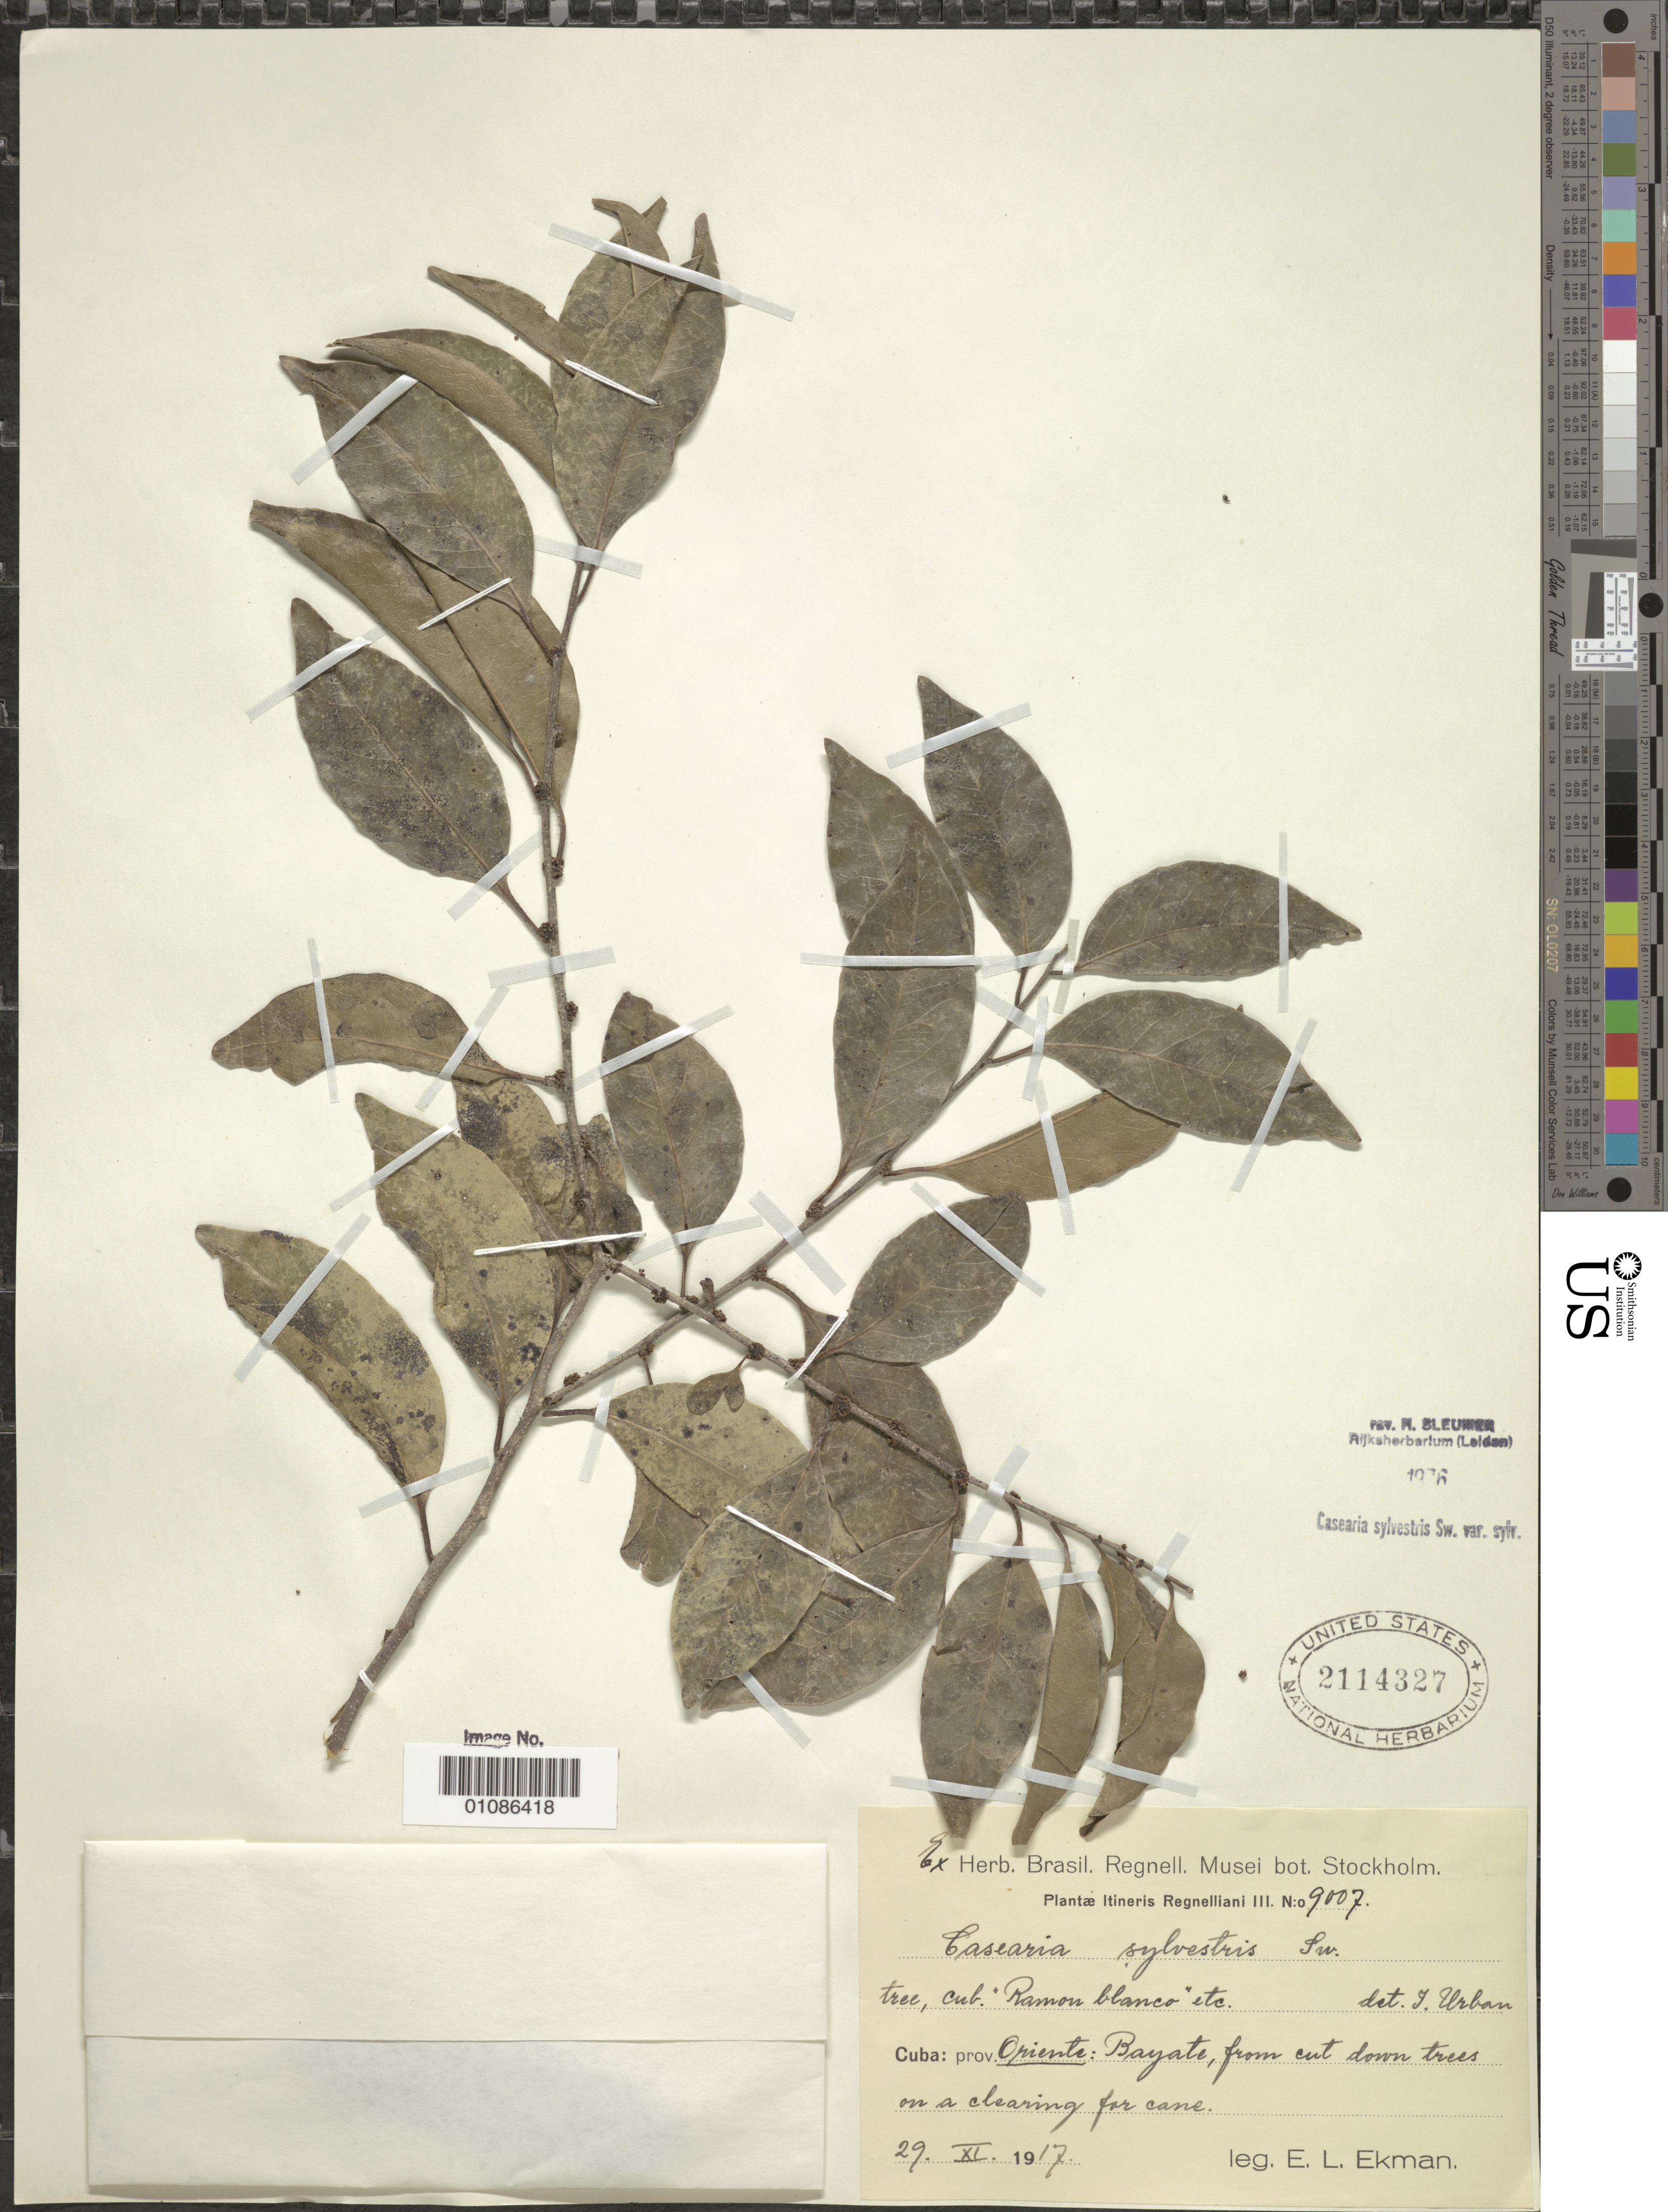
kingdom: Plantae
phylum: Tracheophyta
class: Magnoliopsida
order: Malpighiales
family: Salicaceae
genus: Casearia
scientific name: Casearia sylvestris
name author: Sw.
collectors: E. L. Ekman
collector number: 9007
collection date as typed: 29 Nov 1917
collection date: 1917-11-29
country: Cuba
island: Cuba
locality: Oriente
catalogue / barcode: US 2114327